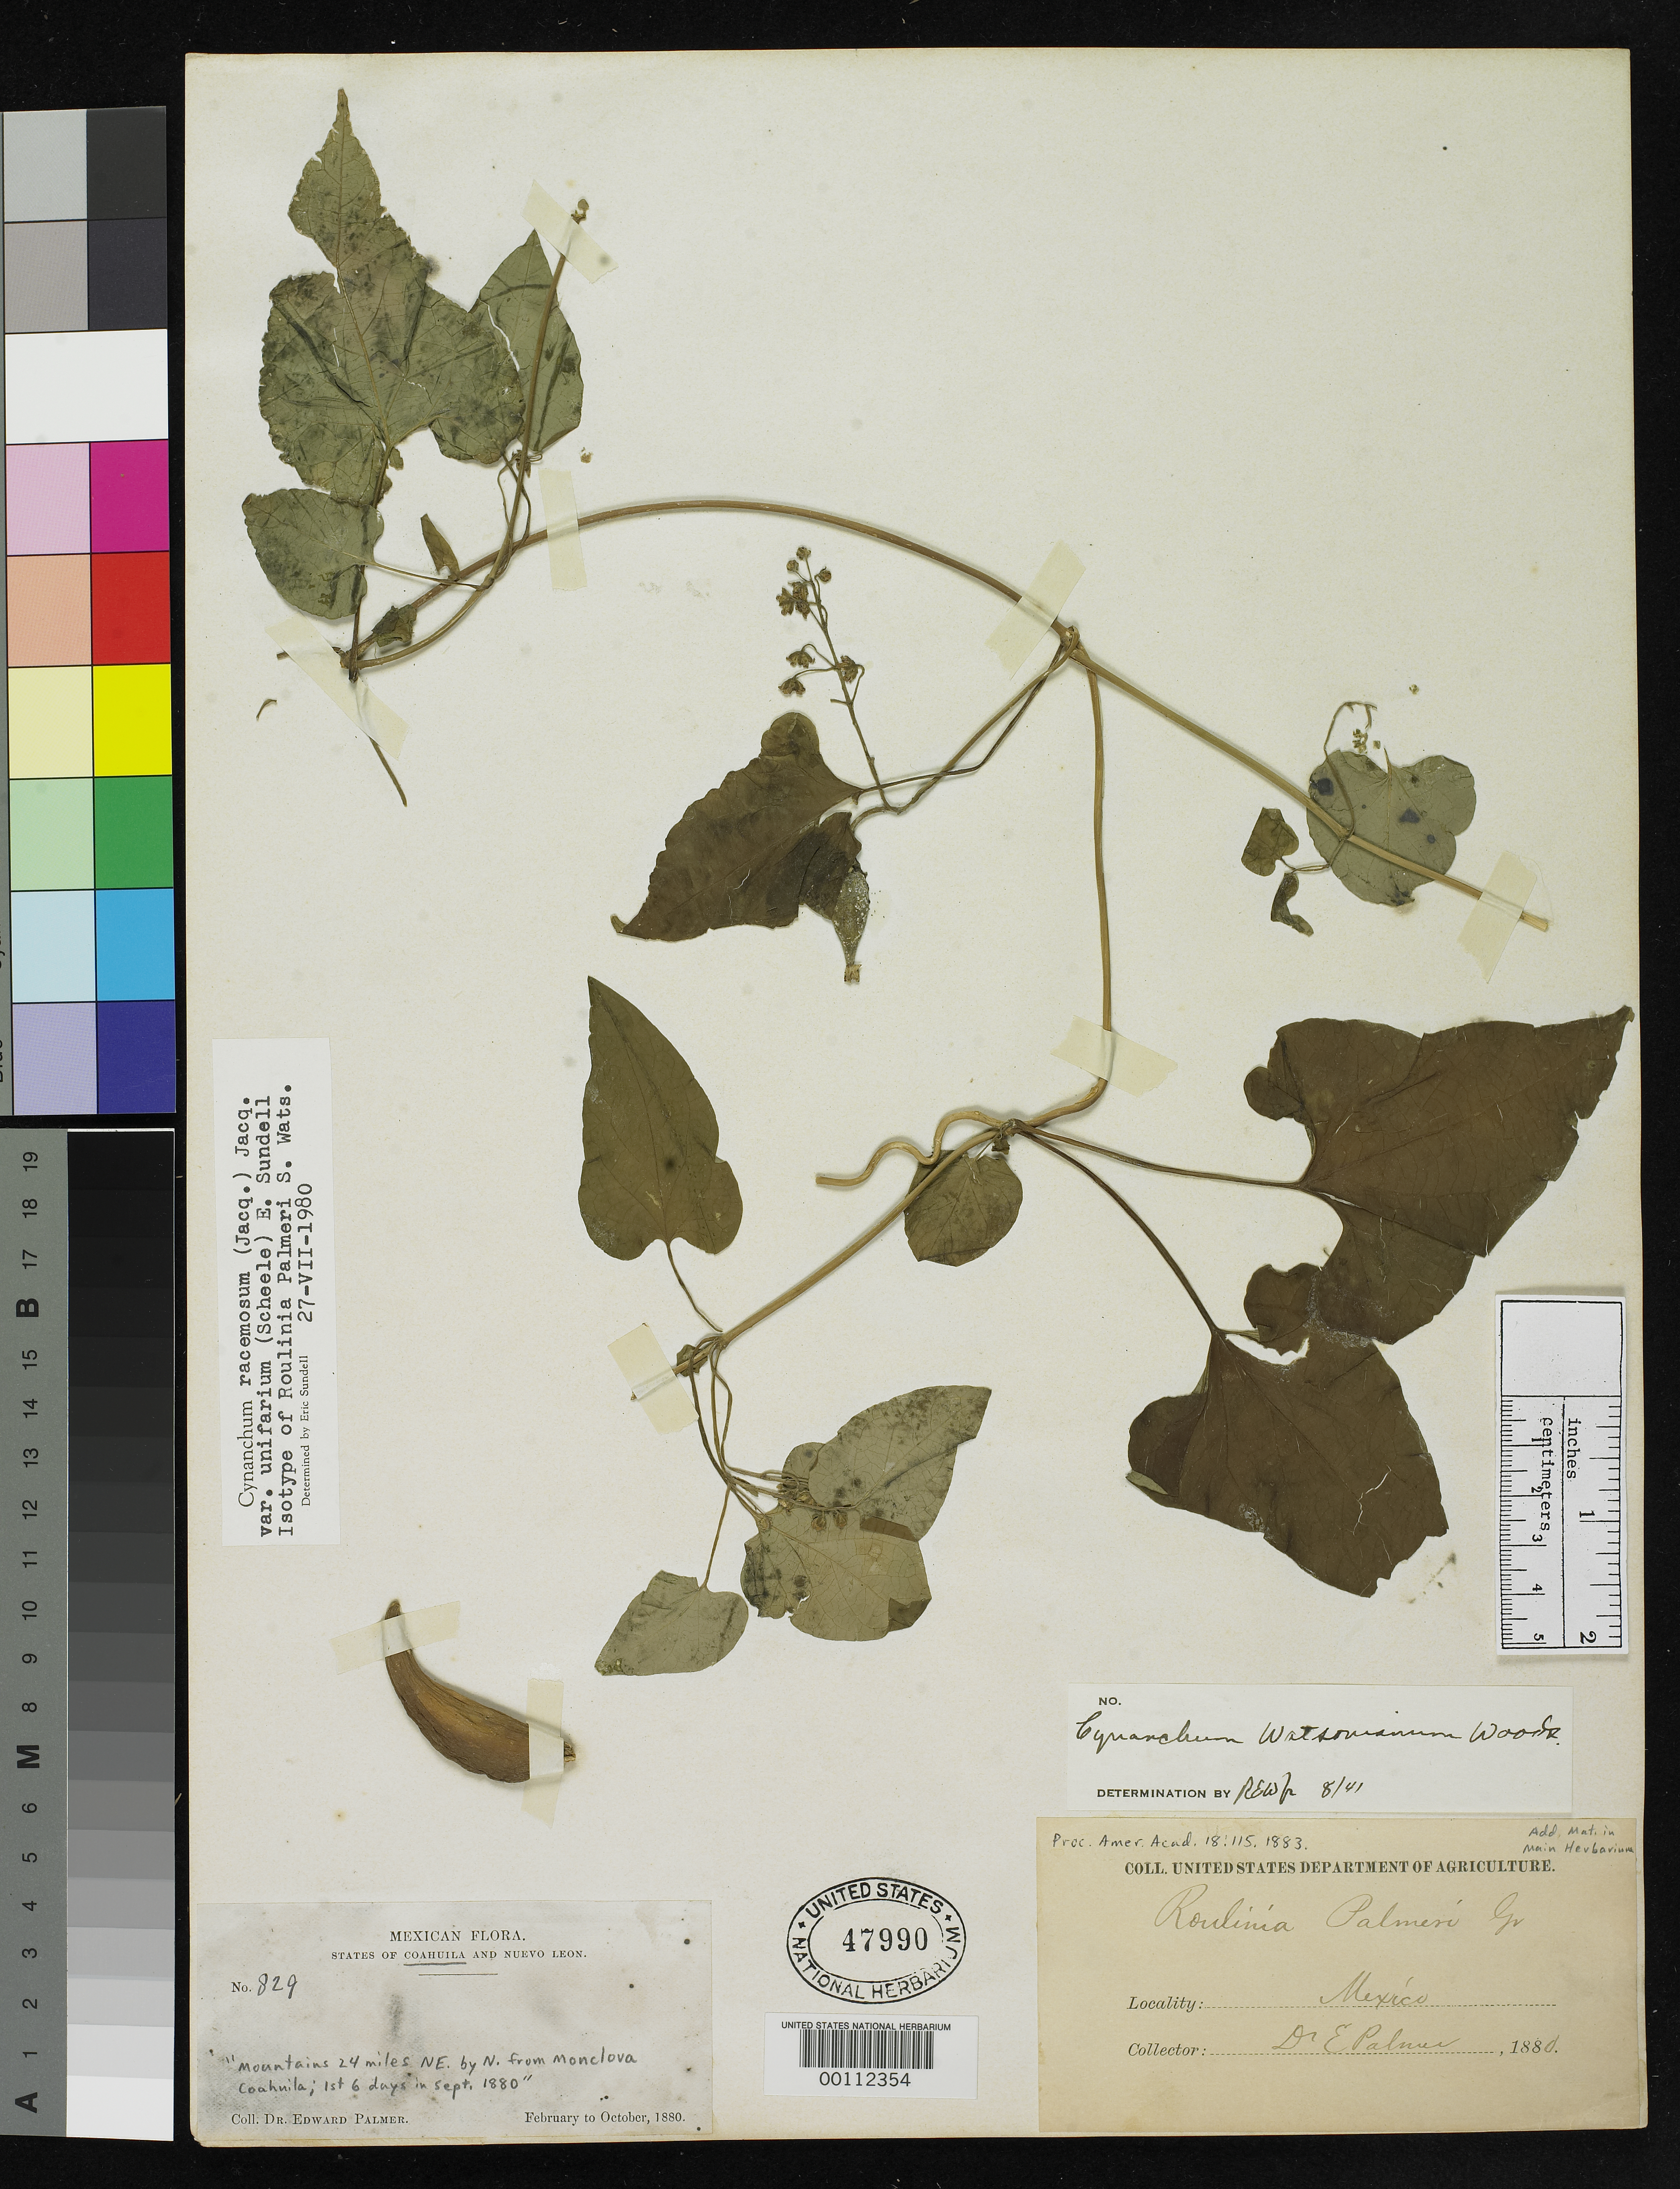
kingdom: Plantae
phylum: Tracheophyta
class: Magnoliopsida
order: Gentianales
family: Apocynaceae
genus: Roulinia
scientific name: Roulinia palmeri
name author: S. Watson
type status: Isotype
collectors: E. Palmer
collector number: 829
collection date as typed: Feb 1880 to -- Oct 1880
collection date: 1880-02/1880-10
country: Mexico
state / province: Coahuila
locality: North of Monclova.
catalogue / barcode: US 47990